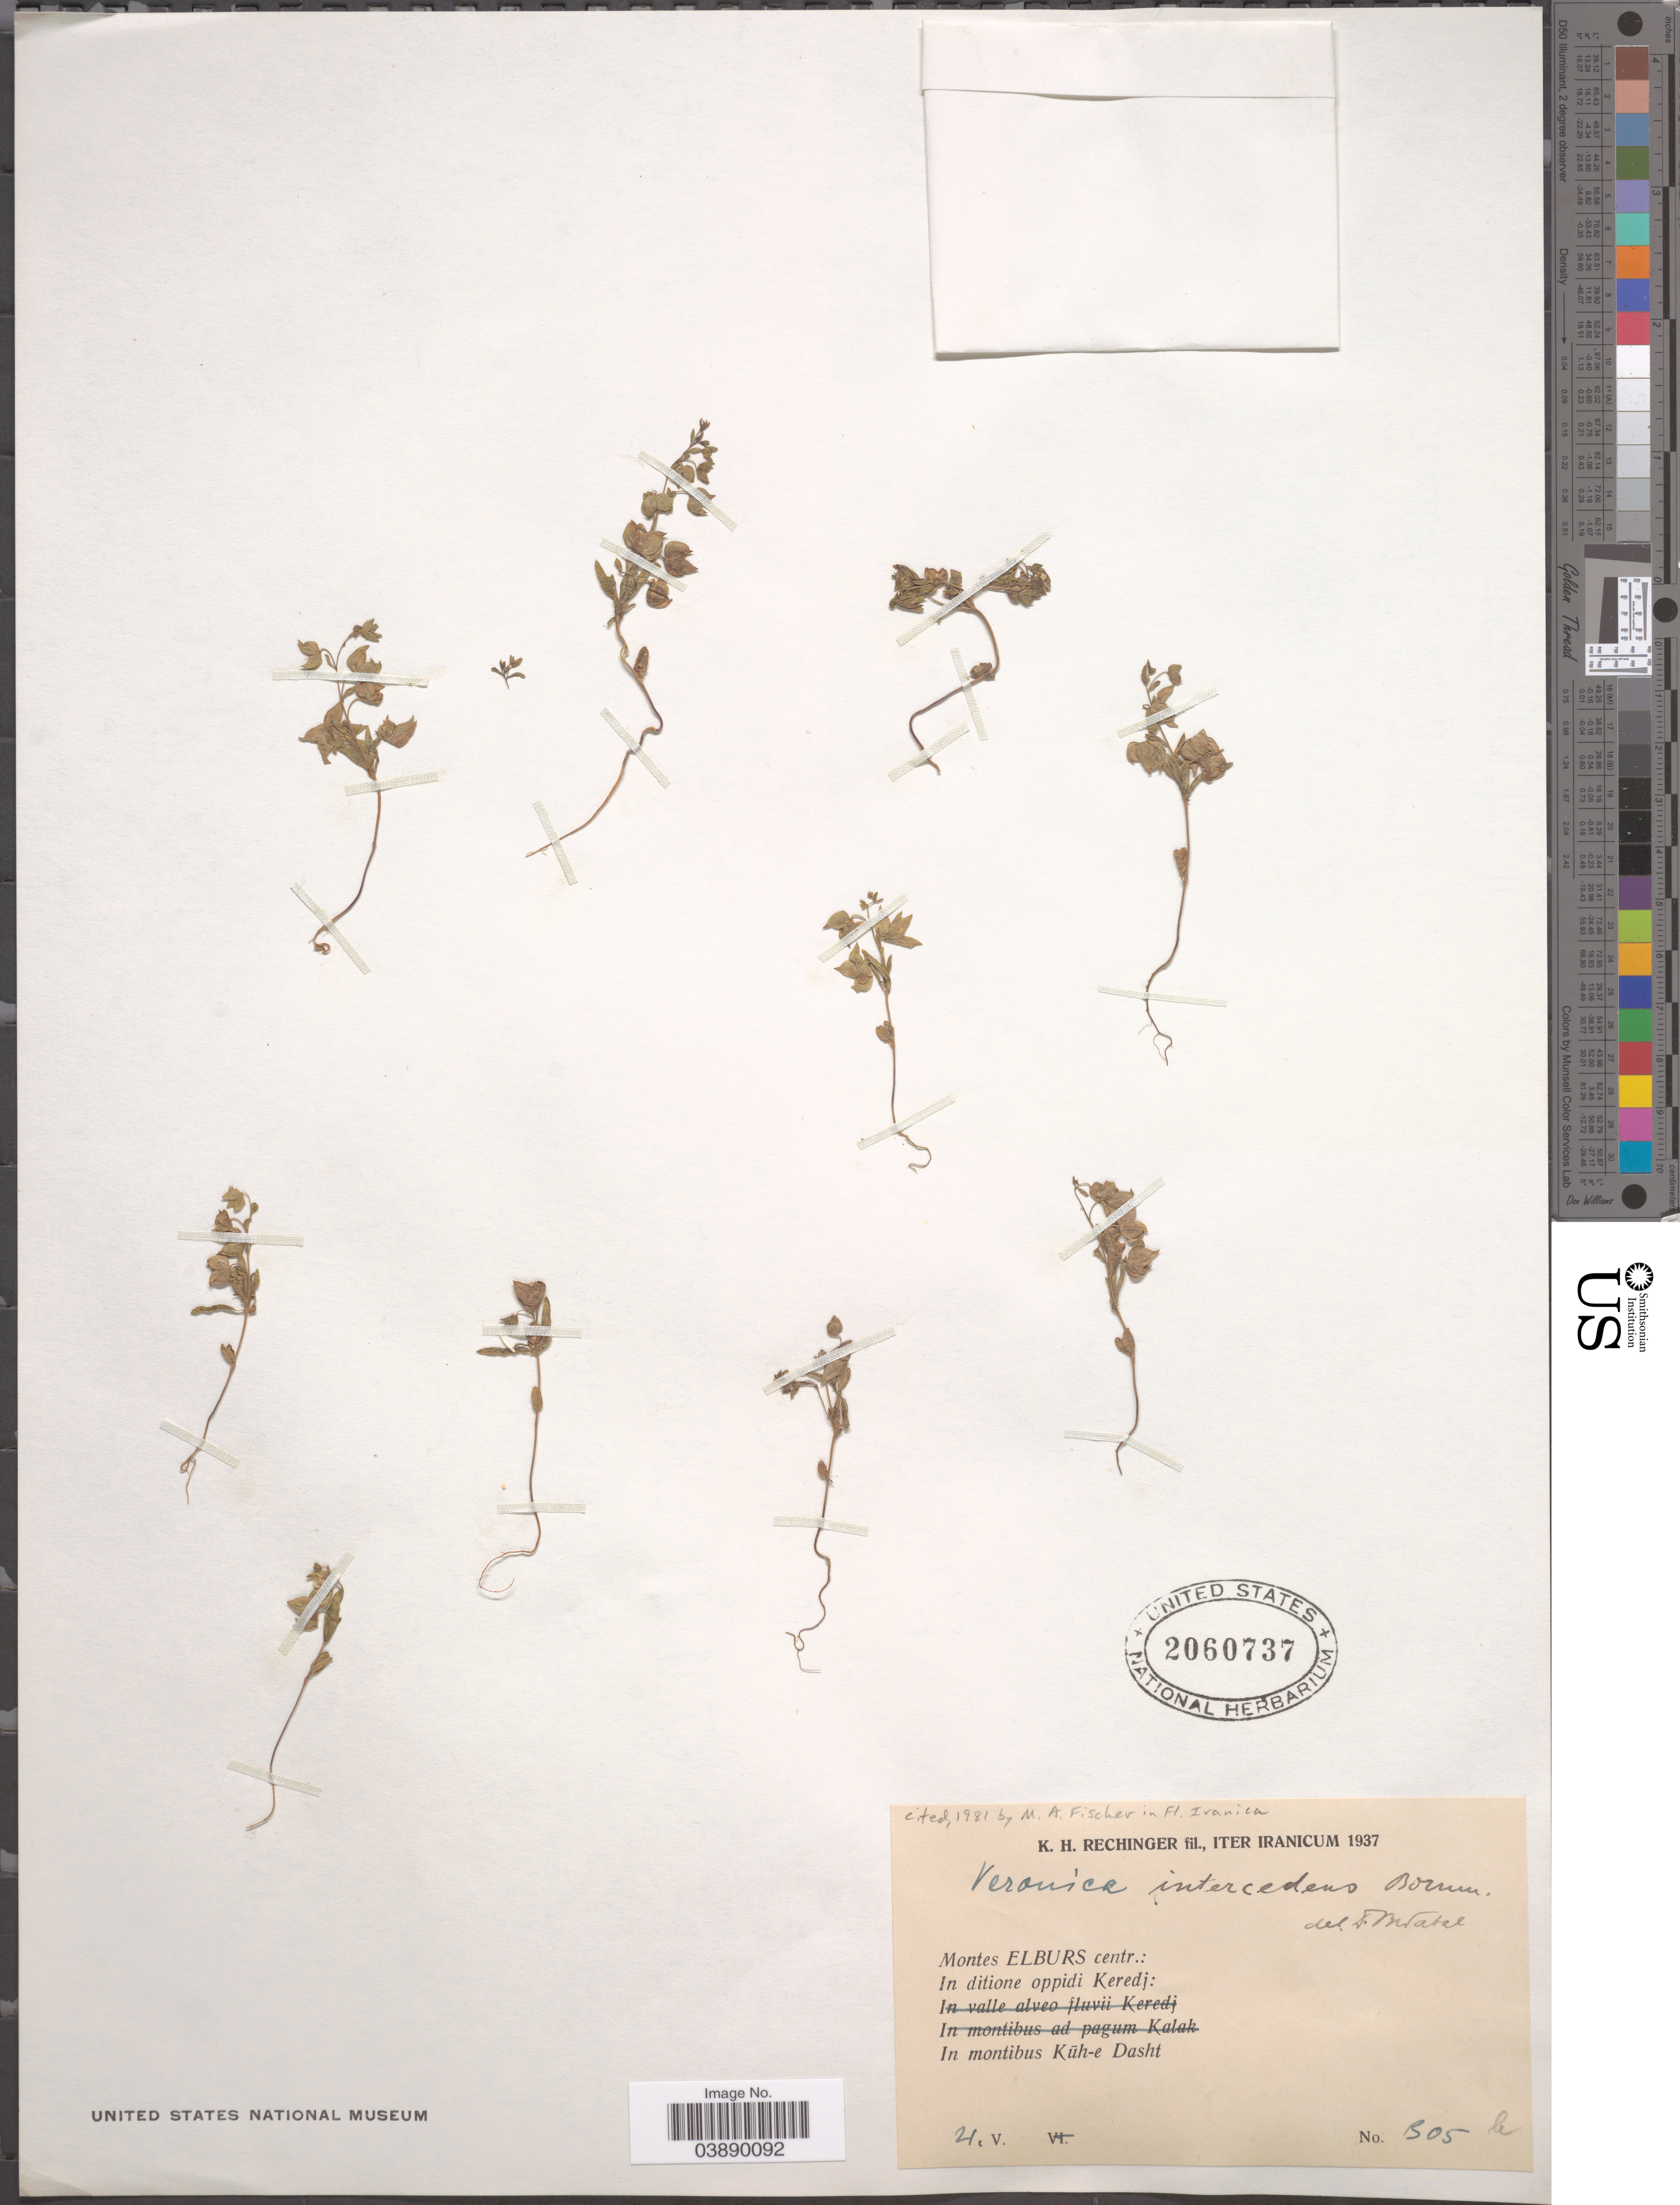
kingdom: Plantae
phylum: Tracheophyta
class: Magnoliopsida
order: Lamiales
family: Plantaginaceae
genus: Veronica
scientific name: Veronica intercedens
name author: Bornm.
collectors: K. H. Rechinger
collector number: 305b*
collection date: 1937-05-21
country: Iran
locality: Montes Elburs centr.: In ditione oppidi Keredj: In montibus Kūh-e Dasht.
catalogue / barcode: US 2060737